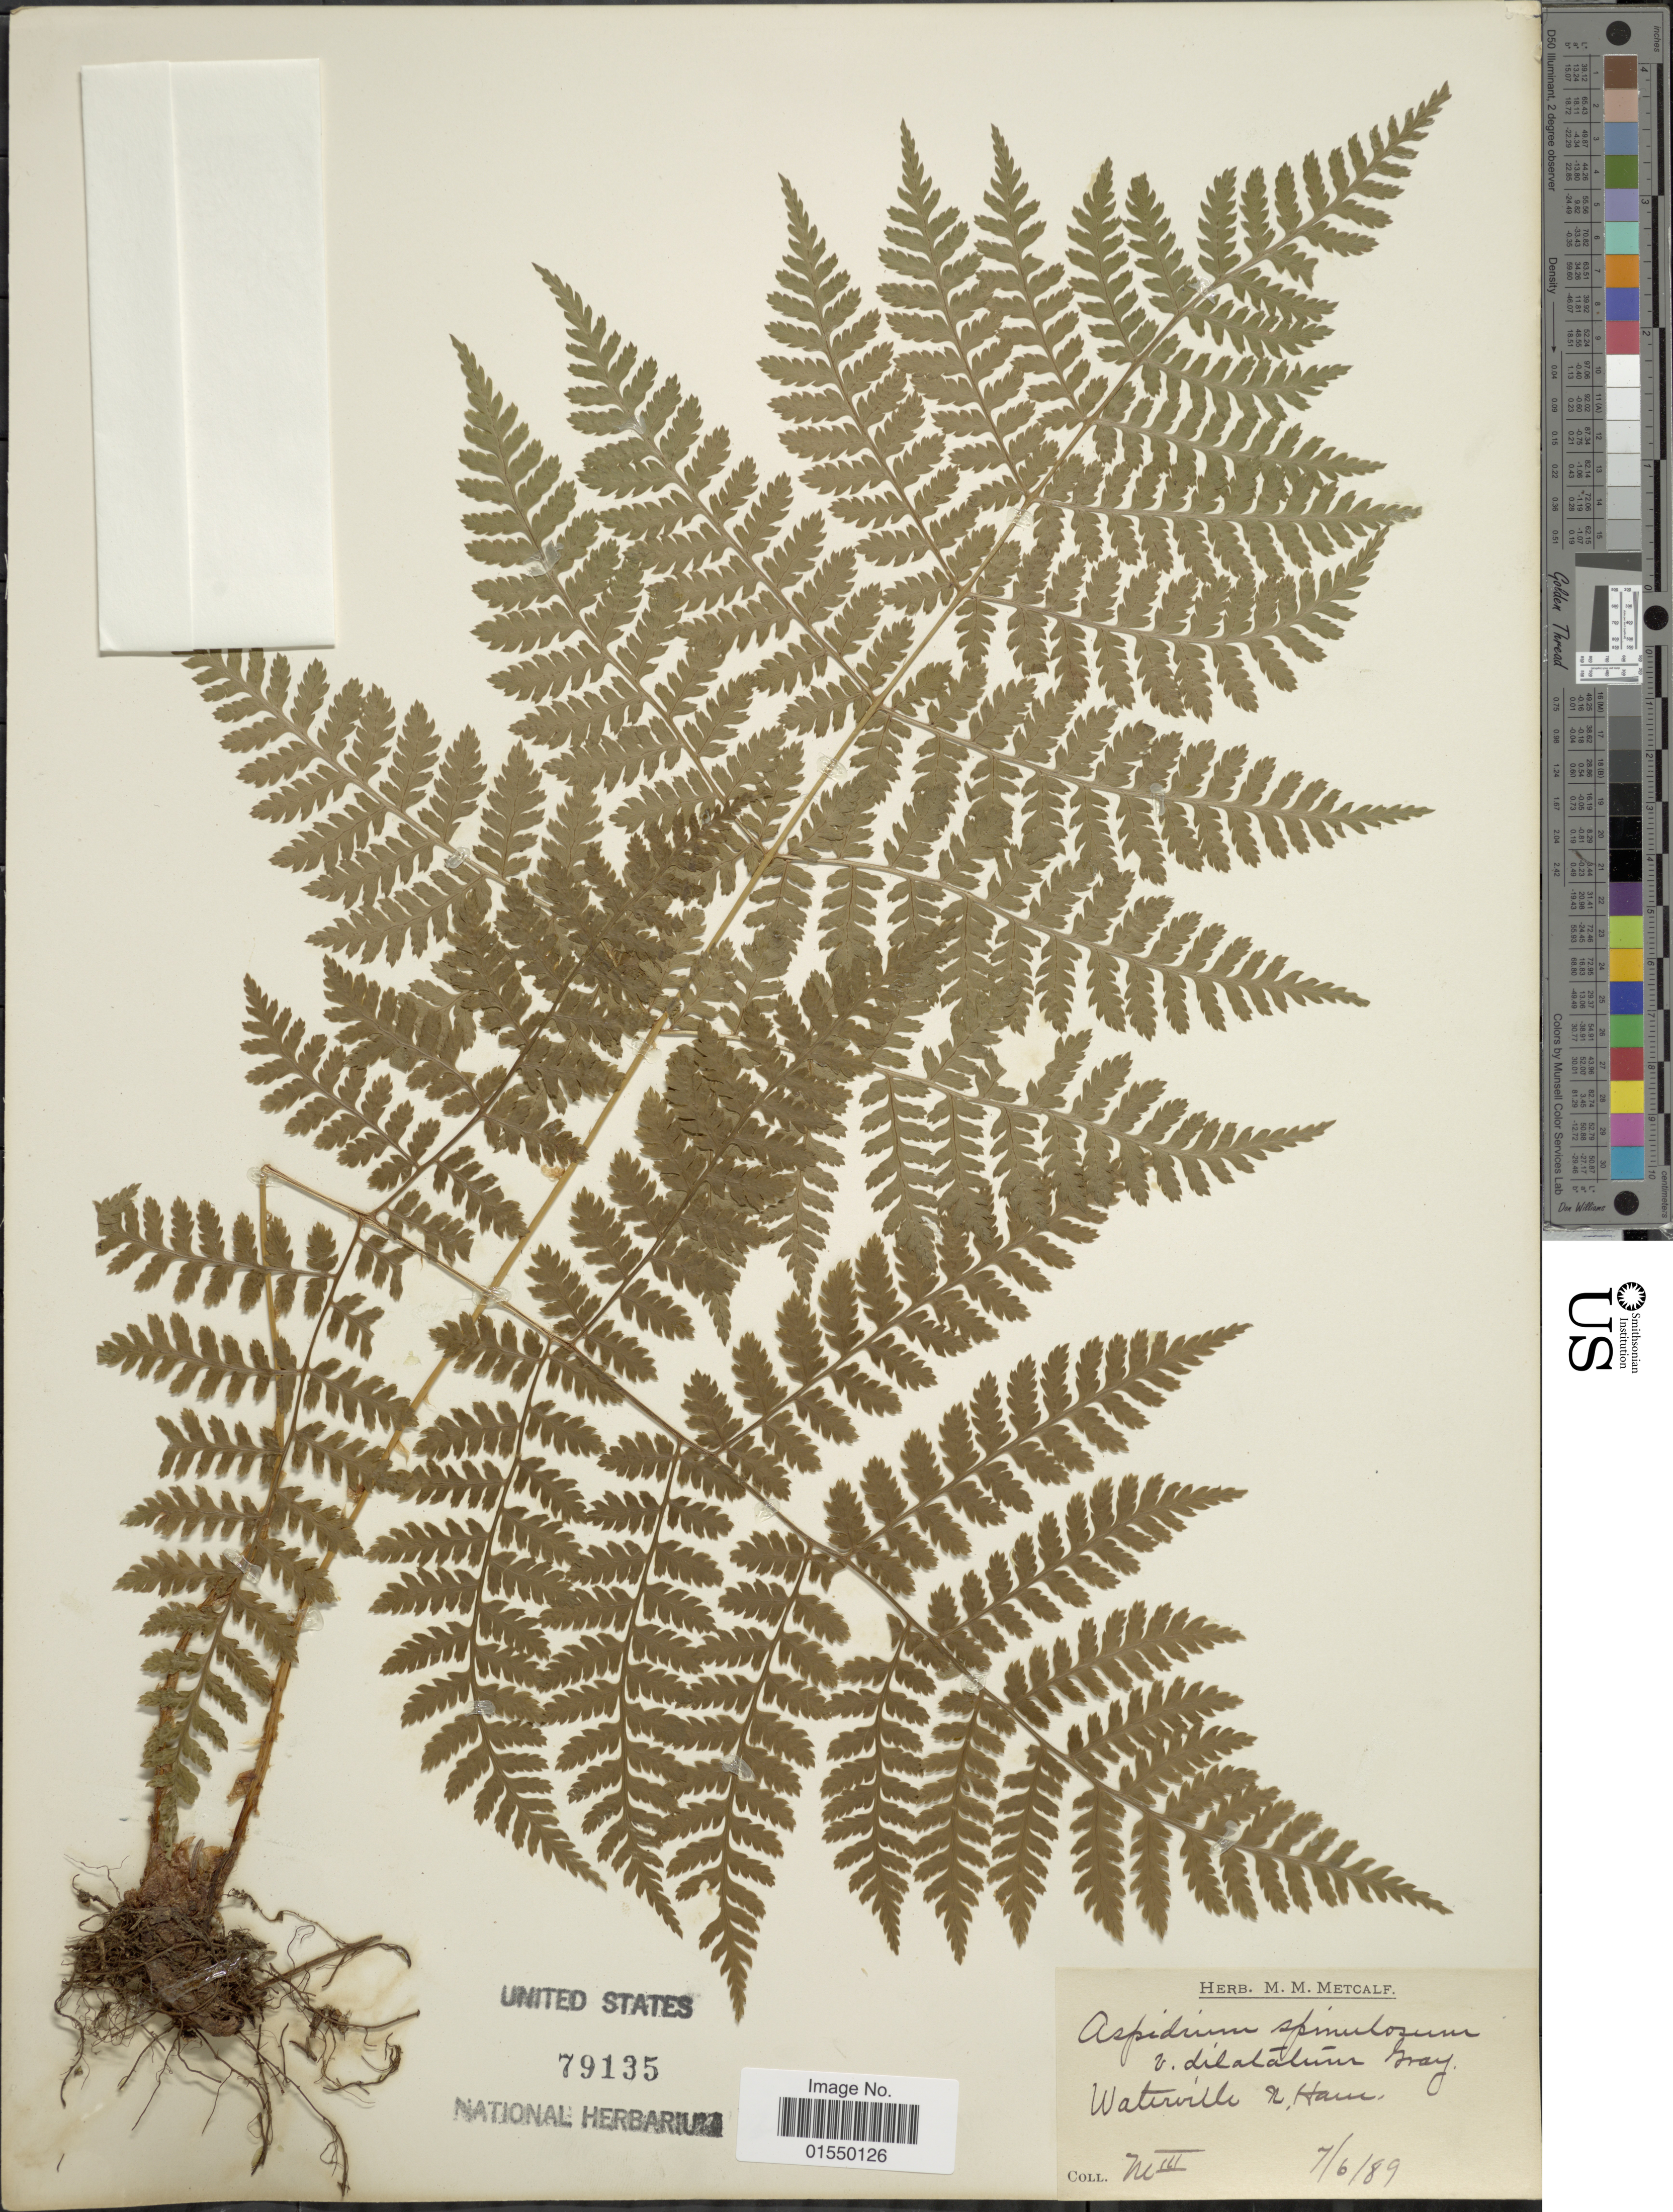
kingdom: Plantae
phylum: Tracheophyta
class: Polypodiopsida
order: Polypodiales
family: Dryopteridaceae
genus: Dryopteris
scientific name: Dryopteris carthusiana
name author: (Villars) H.P. Fuchs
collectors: M. Metcalf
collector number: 3*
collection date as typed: Transcribed d/m/y: 6/7/89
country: United States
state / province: New Hampshire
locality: Waterville, N. Ham.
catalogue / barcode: US 79135